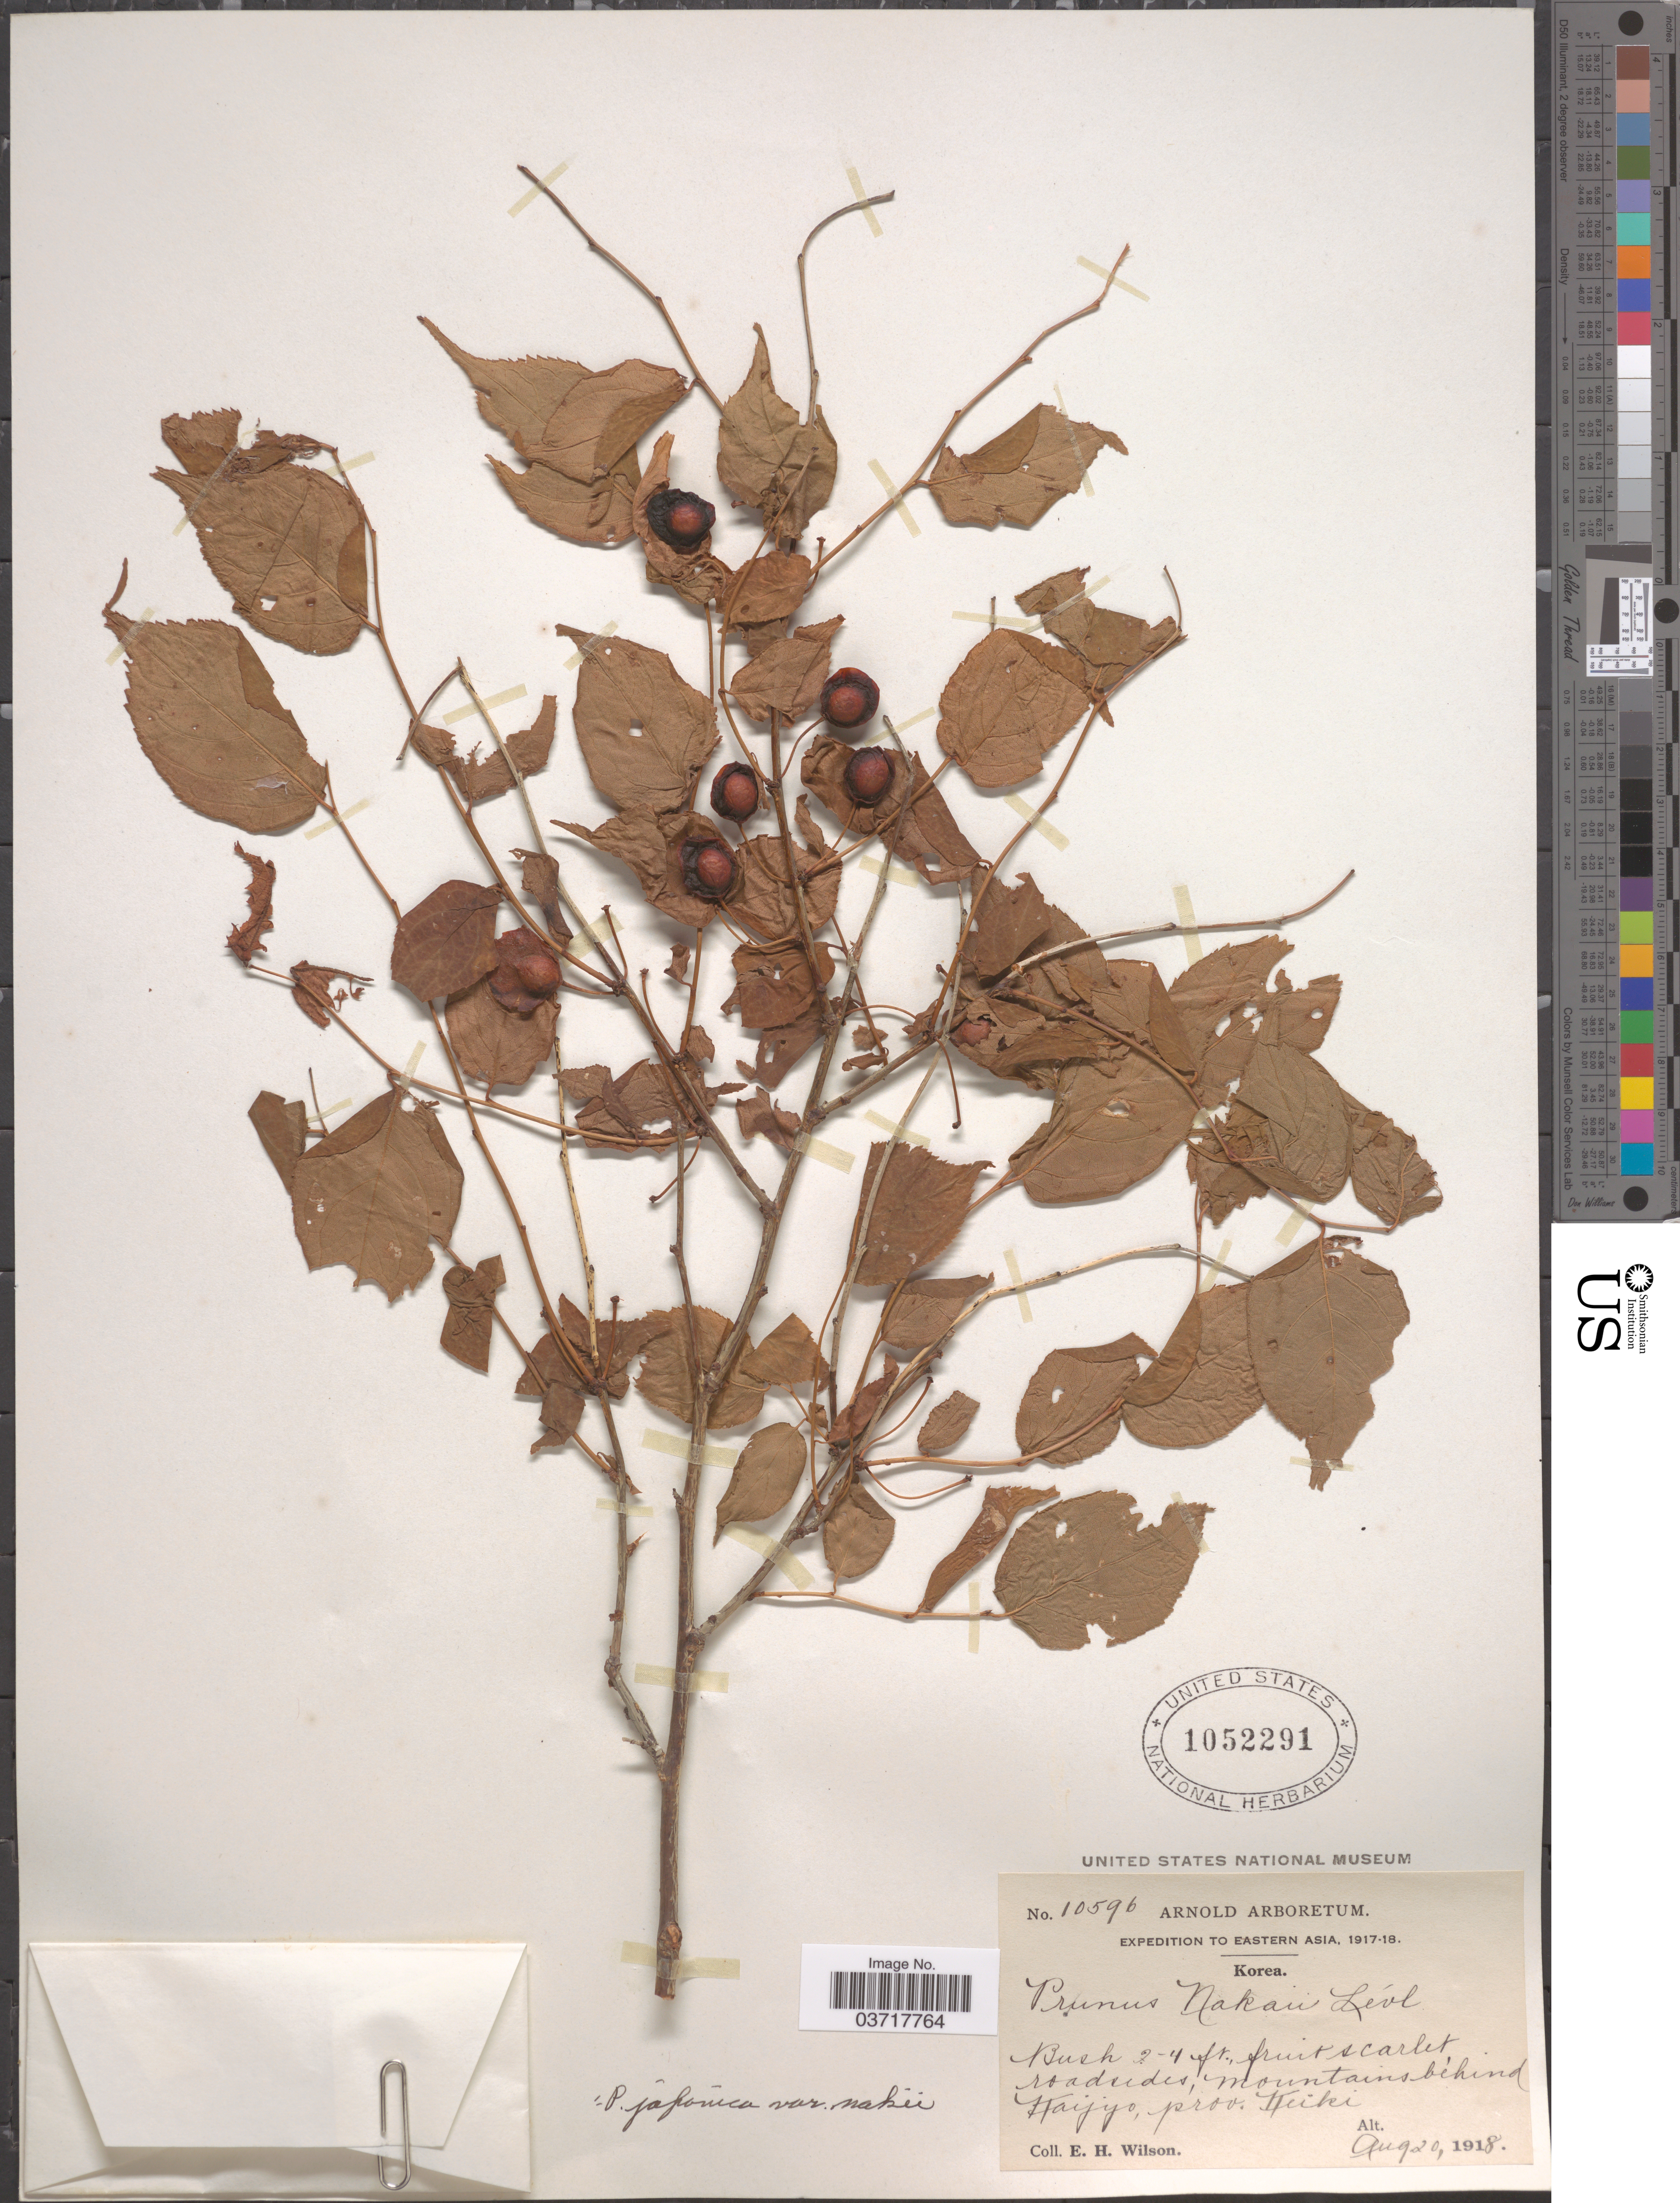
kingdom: Plantae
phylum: Tracheophyta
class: Magnoliopsida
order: Rosales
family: Rosaceae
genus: Prunus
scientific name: Prunus japonica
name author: Thunb.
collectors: E. Wilson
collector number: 10596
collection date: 1918-08-20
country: South Korea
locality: Mountains behind Kaijyo, prov. Keiki.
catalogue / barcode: US 1052291